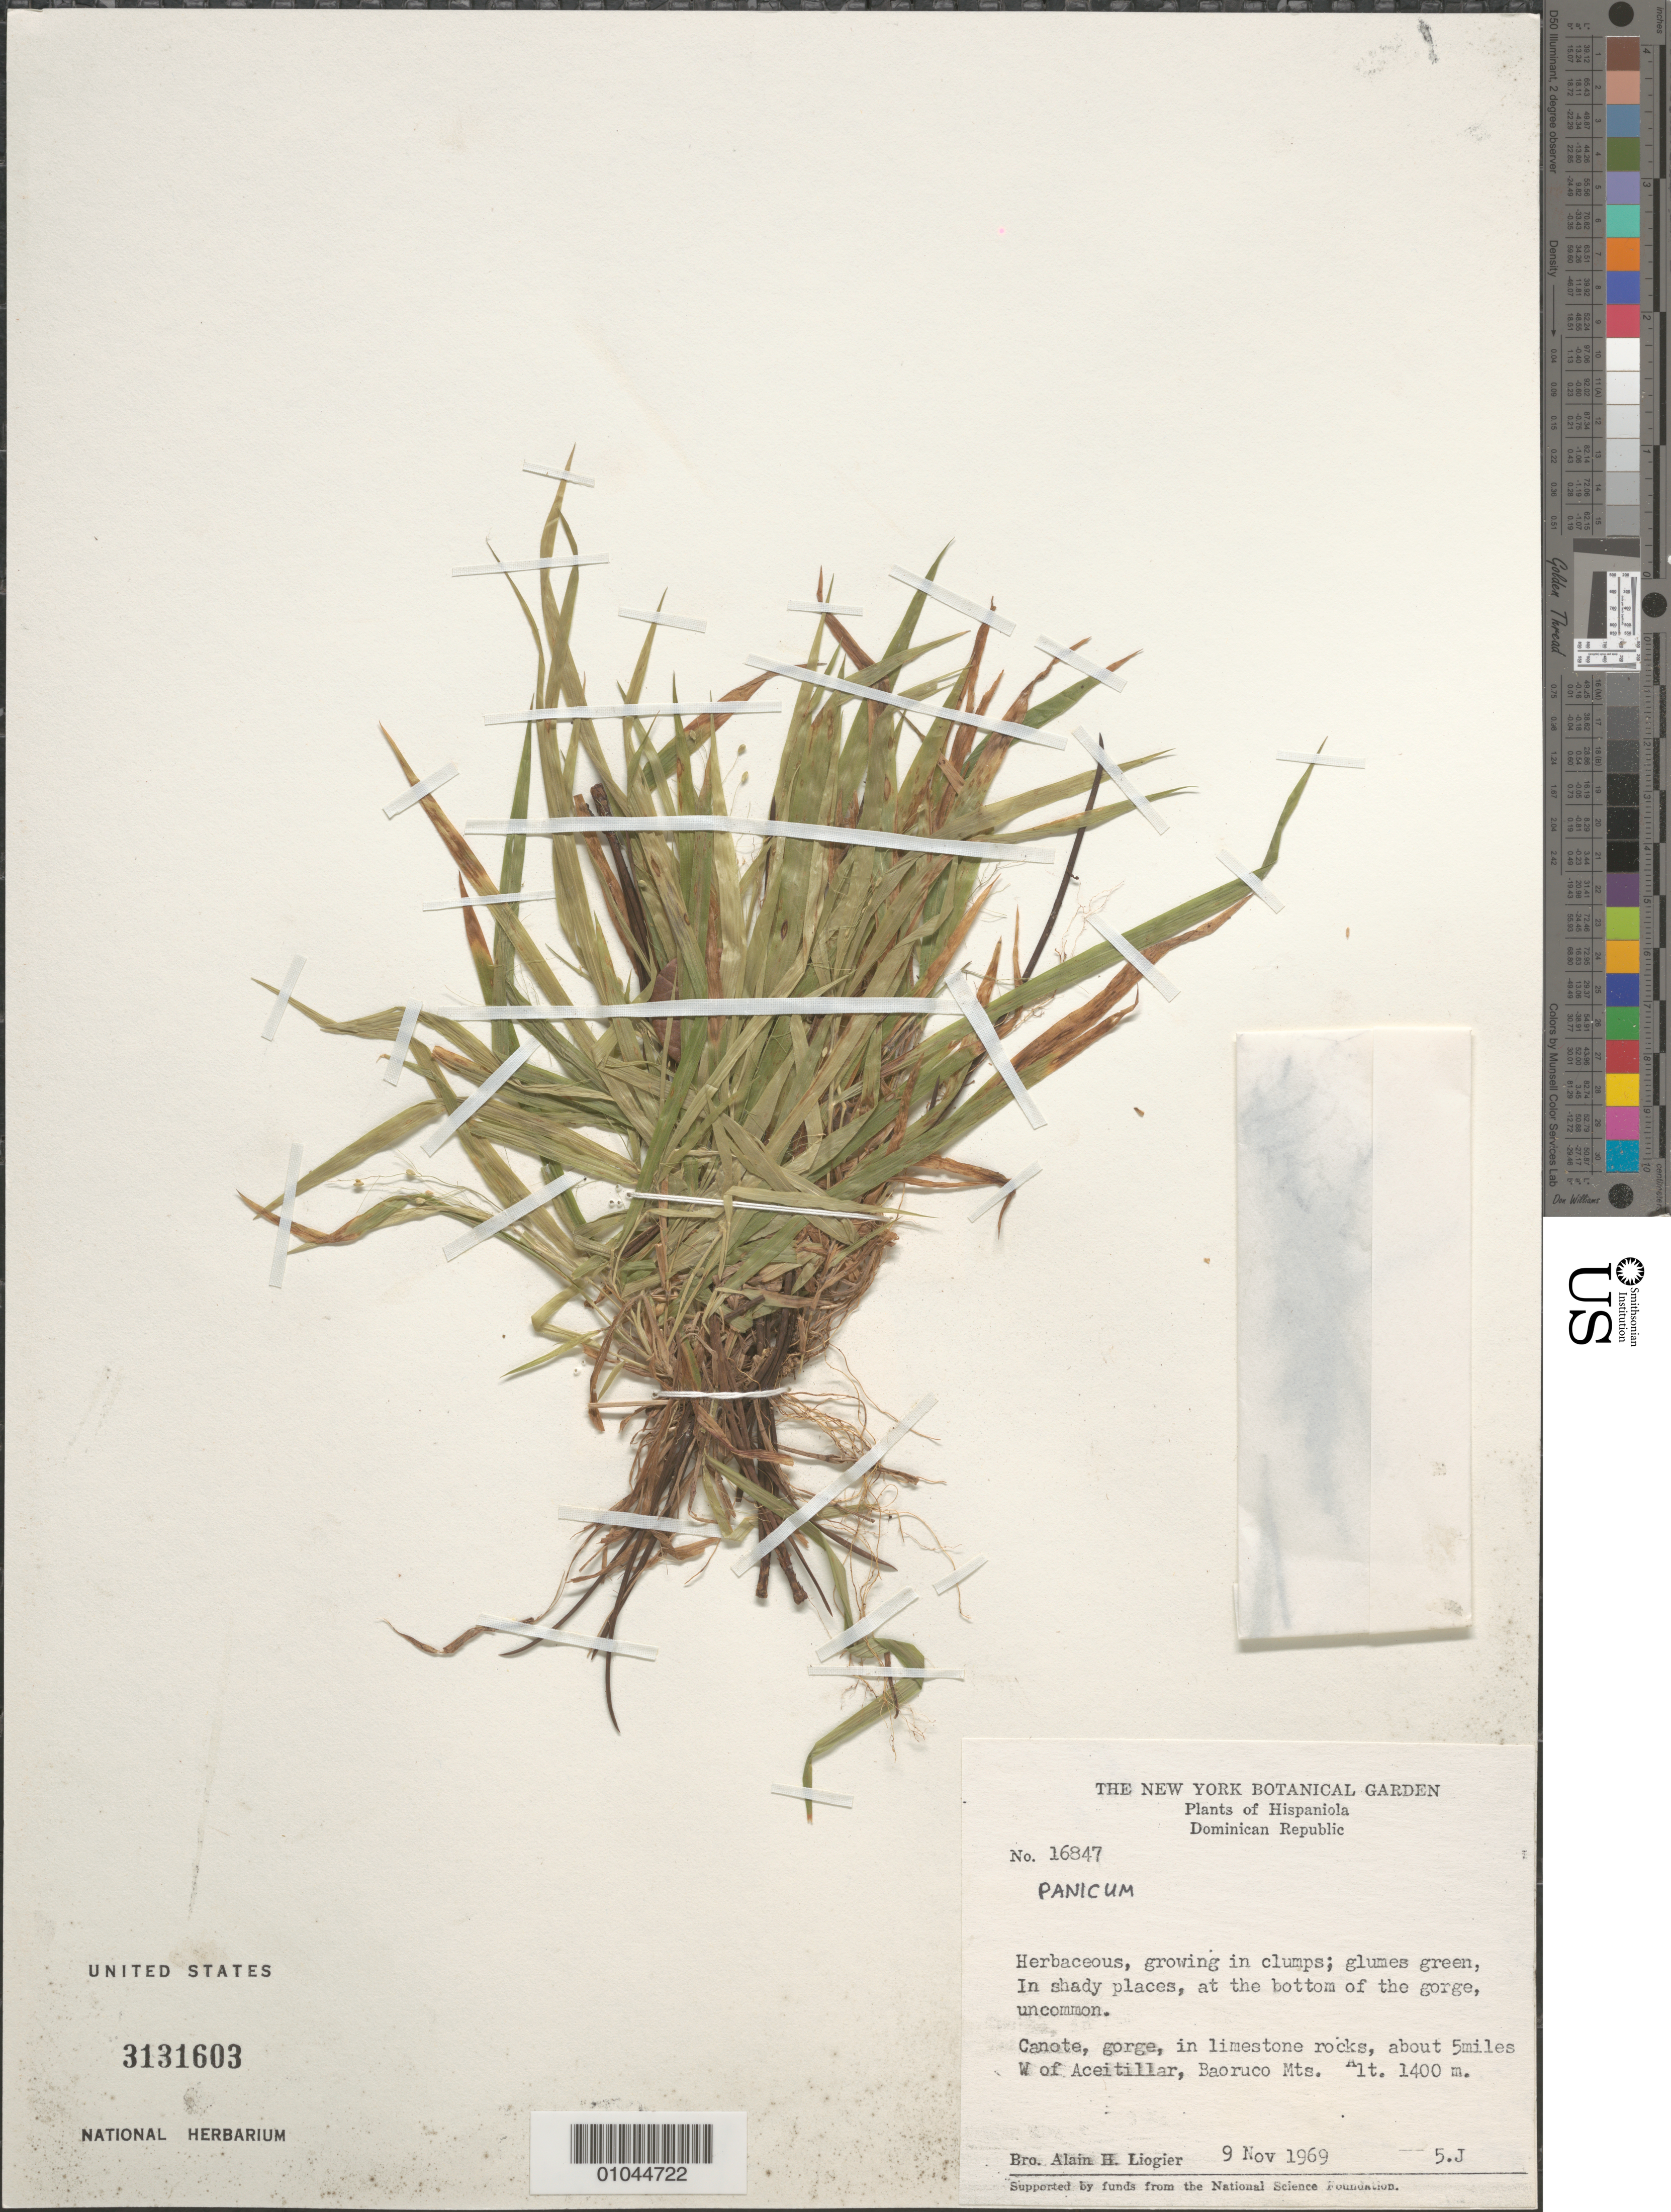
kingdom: Plantae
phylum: Tracheophyta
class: Liliopsida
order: Poales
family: Poaceae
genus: Panicum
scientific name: Panicum sp.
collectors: A. H. Liogier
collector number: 16847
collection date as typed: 09 Nov 1969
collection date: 1969-11-09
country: Dominican Republic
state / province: Baoruco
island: Hispaniola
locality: Canote, about 5 miles W of Aceitillar, Baoruco Mts.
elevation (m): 1400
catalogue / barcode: US 3131603